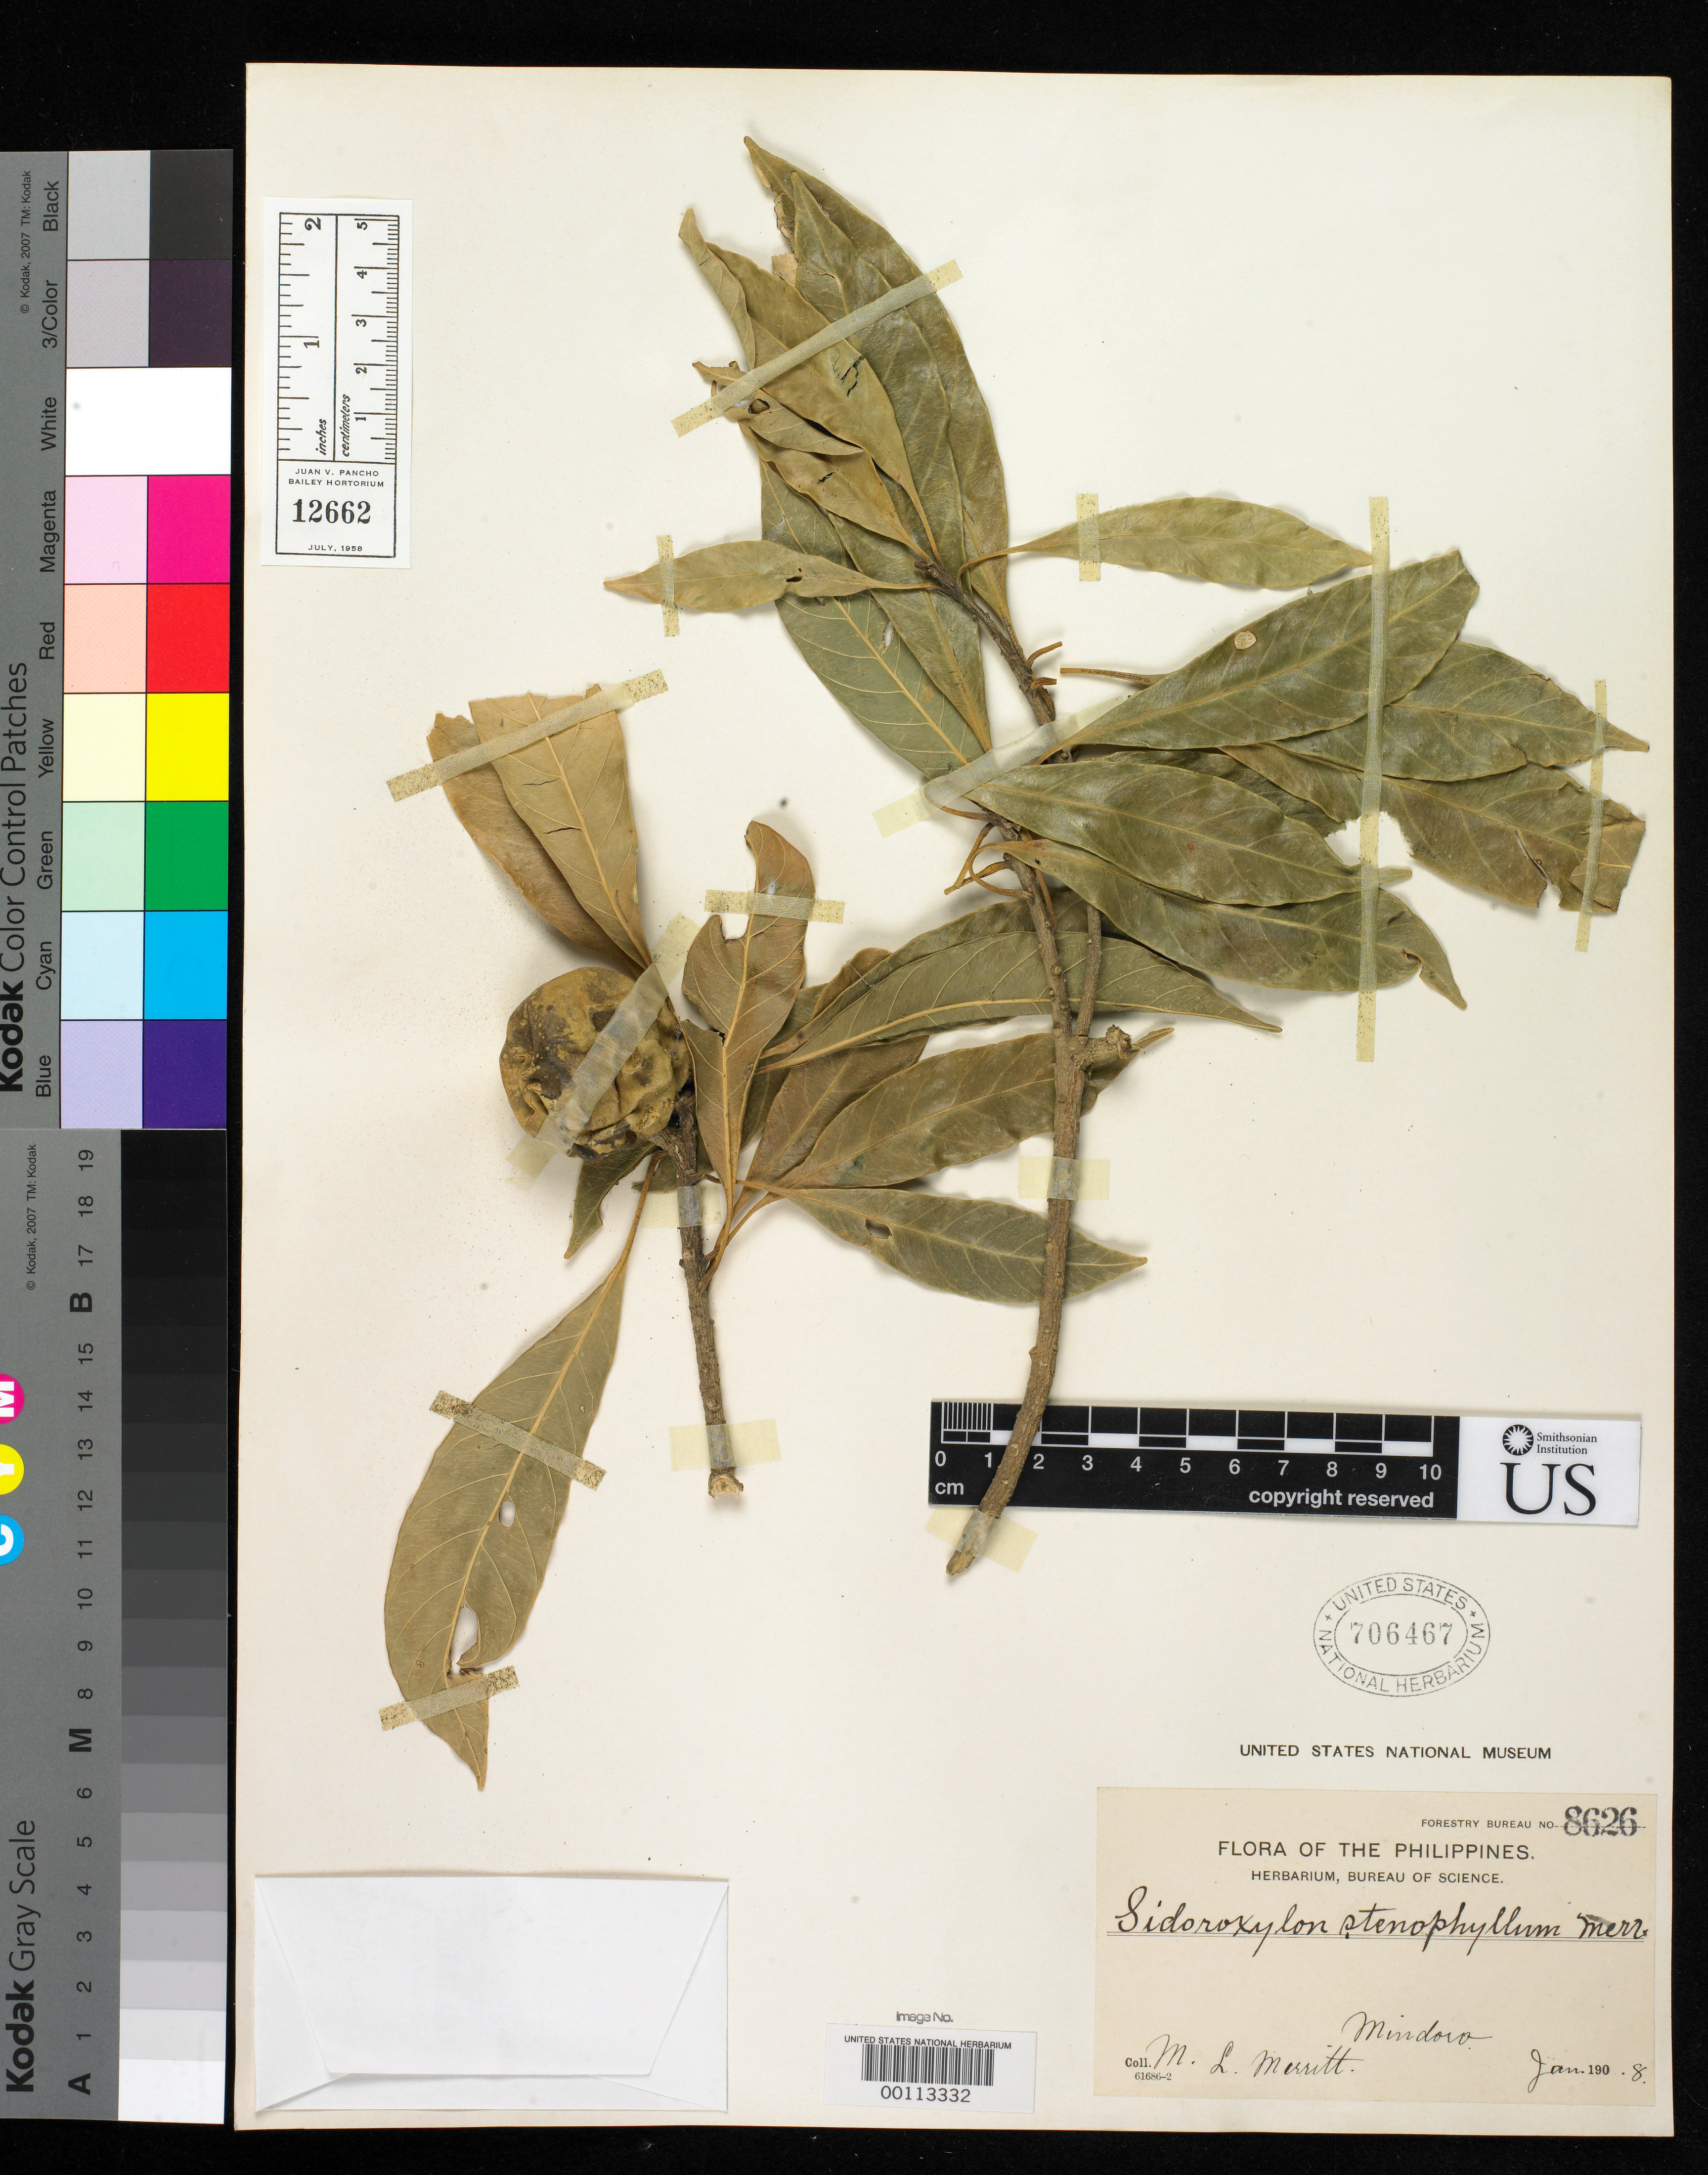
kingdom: Plantae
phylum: Tracheophyta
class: Magnoliopsida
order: Ericales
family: Sapotaceae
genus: Sideroxylon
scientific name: Sideroxylon stenophyllum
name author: Merr.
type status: Isotype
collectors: M. L. Merritt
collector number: For. Bur. 8626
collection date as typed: Jan 1908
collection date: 1908-01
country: Philippines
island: Mindoro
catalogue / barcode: US 706467